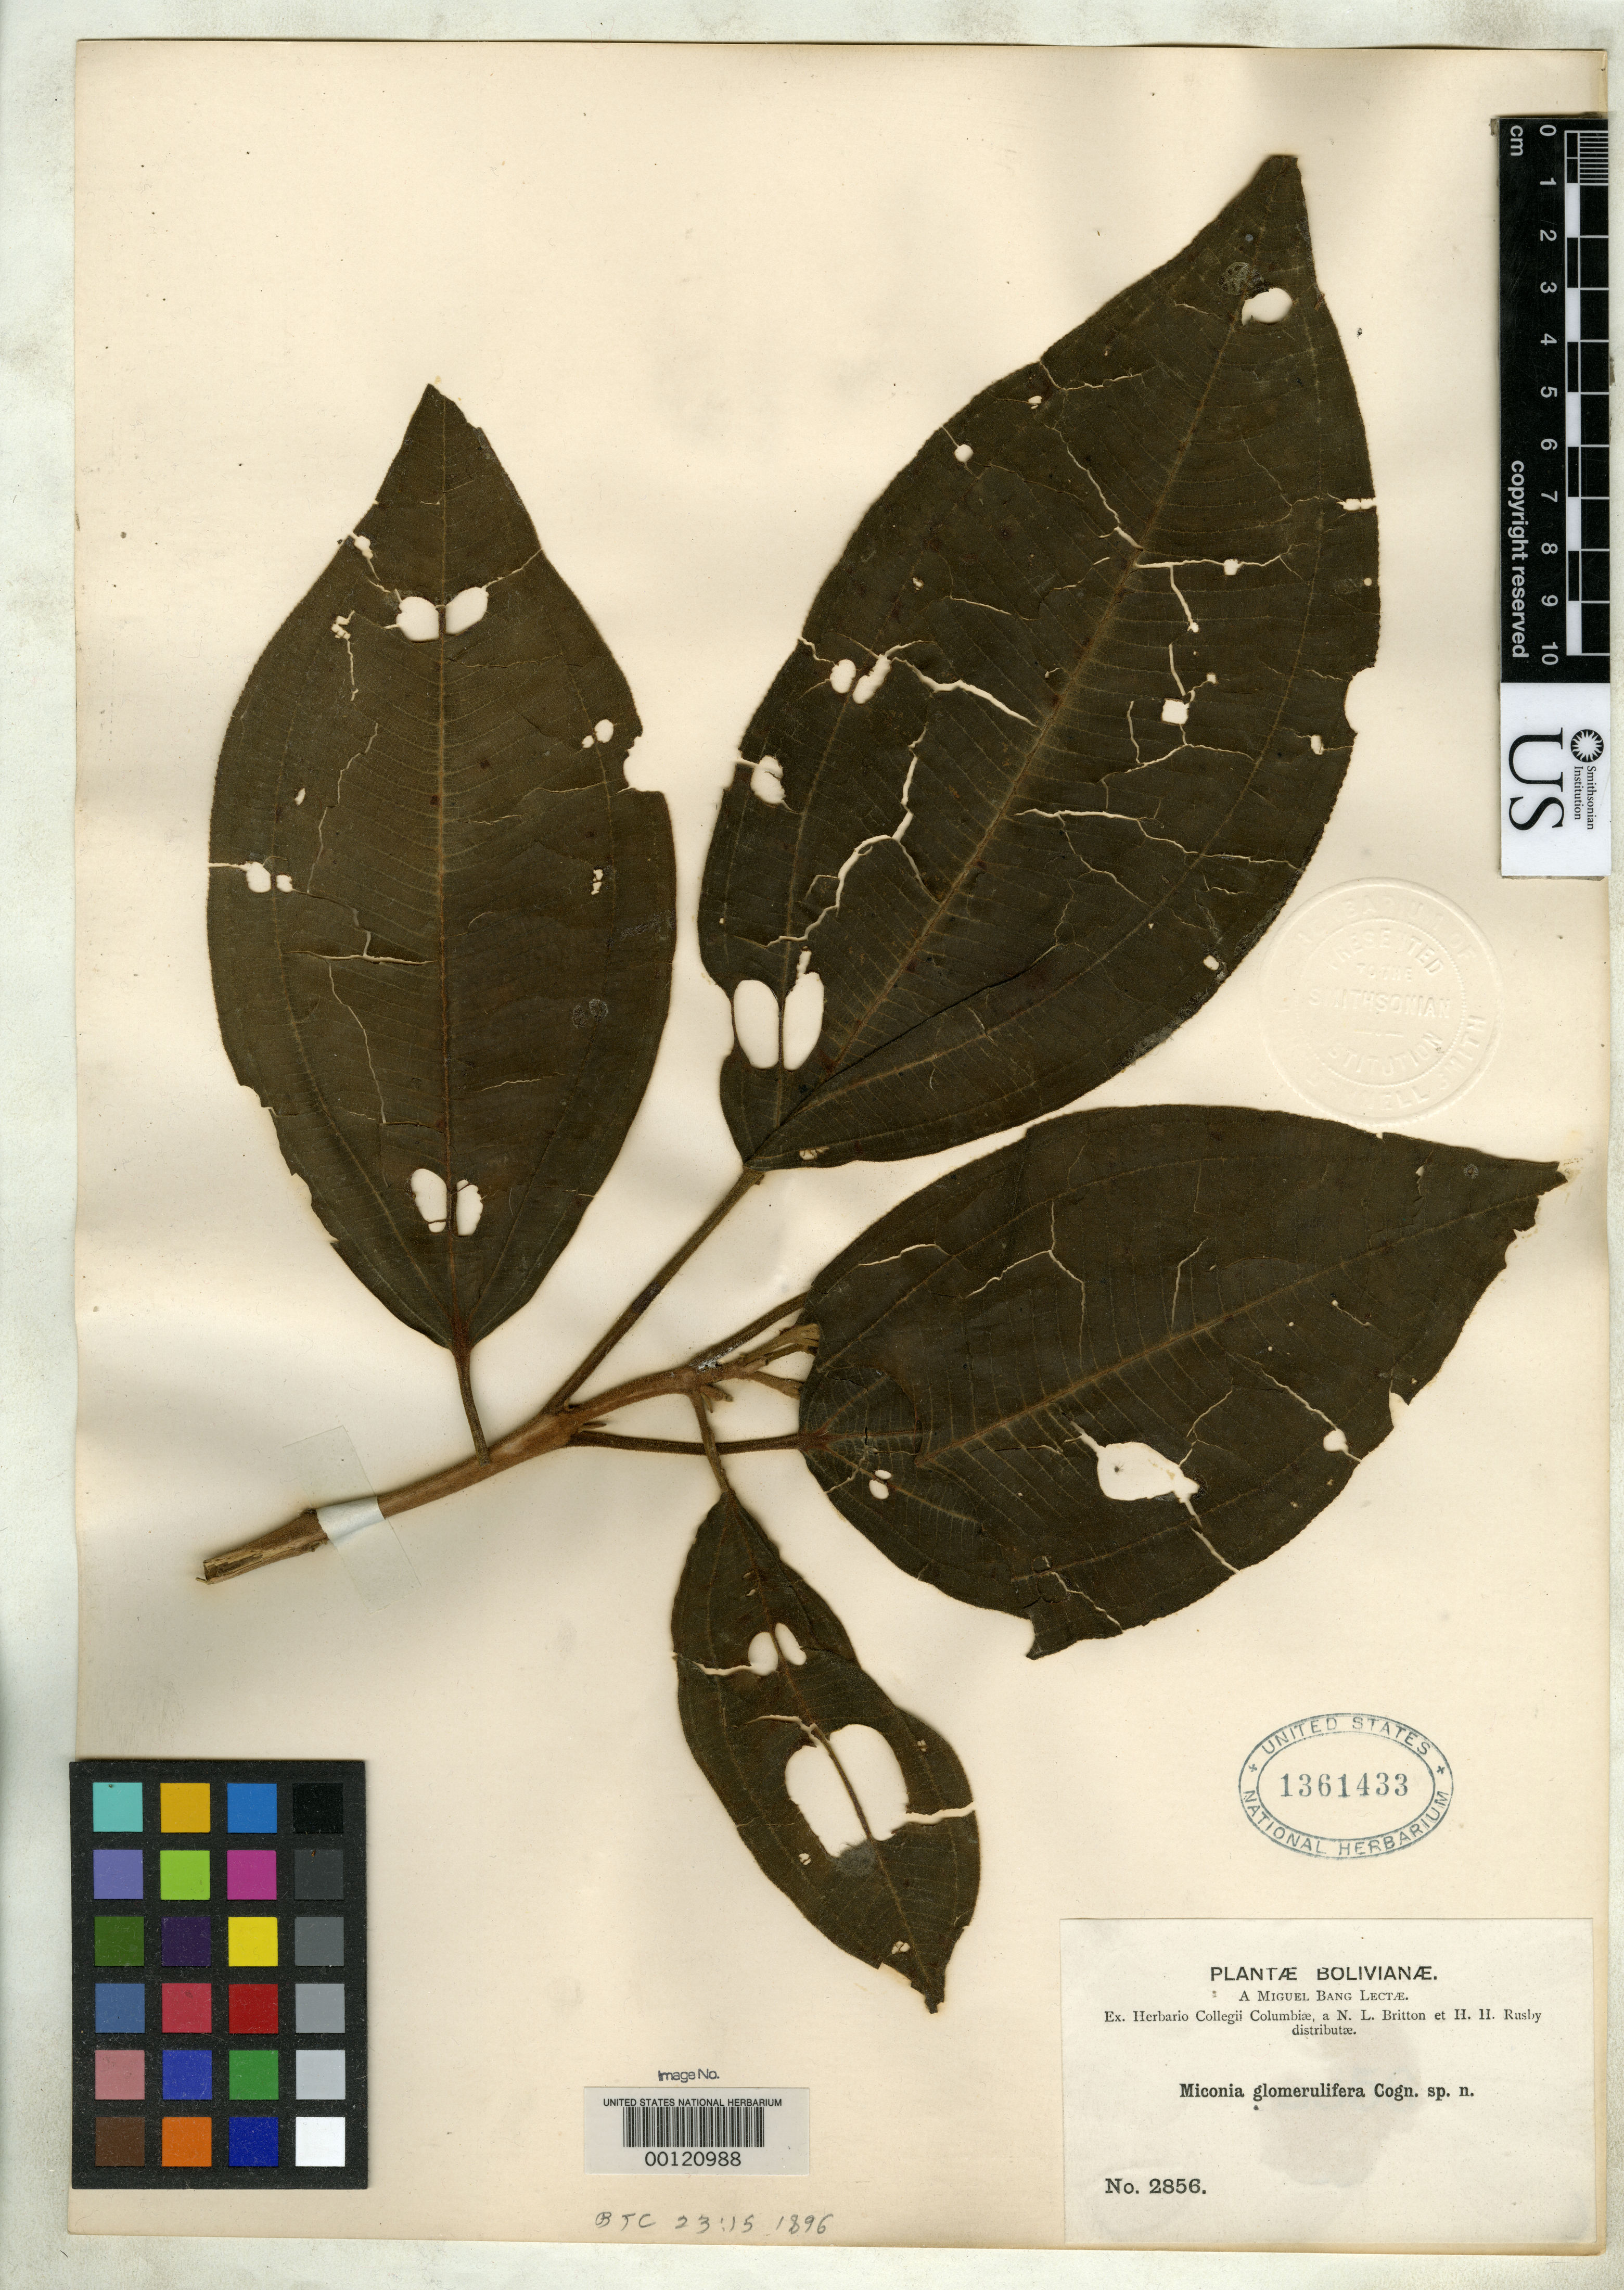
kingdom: Plantae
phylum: Tracheophyta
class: Magnoliopsida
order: Myrtales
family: Melastomataceae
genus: Miconia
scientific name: Miconia glomerulifera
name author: Cogn.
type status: Isotype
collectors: M. Bang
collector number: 2856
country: Bolivia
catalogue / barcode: US 1361433